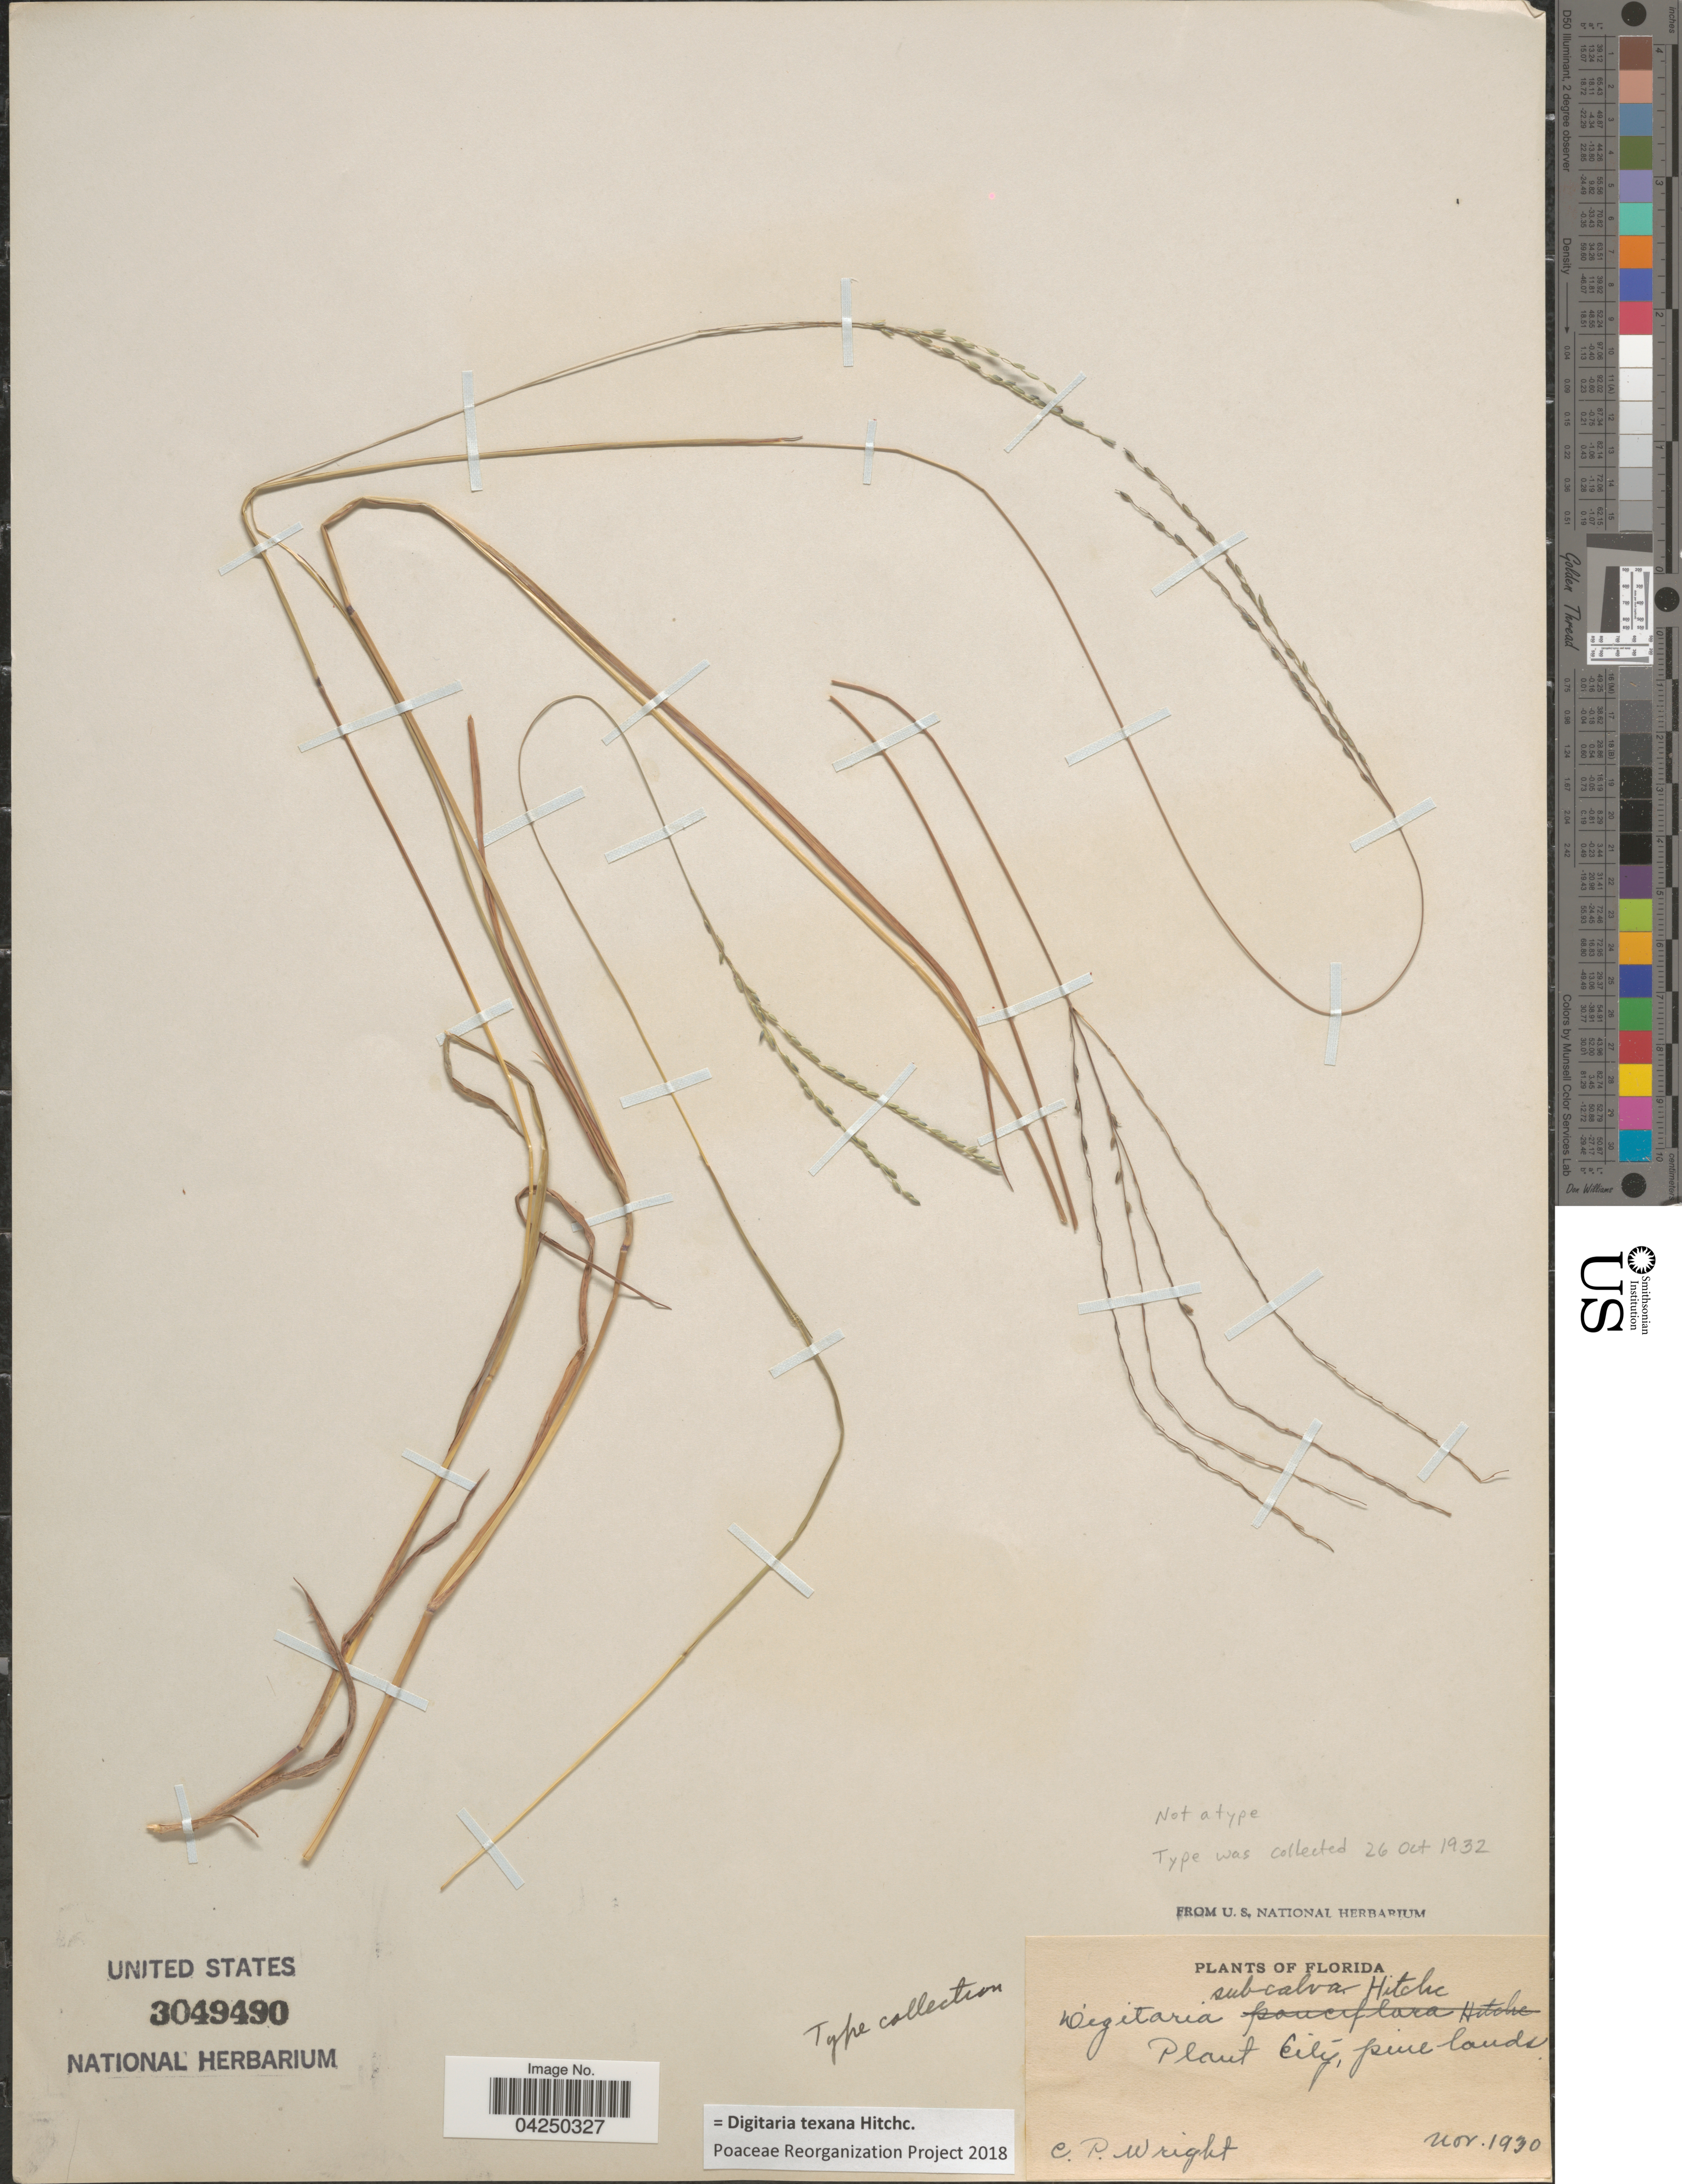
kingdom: Plantae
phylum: Tracheophyta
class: Liliopsida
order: Poales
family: Poaceae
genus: Digitaria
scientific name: Digitaria texana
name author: Hitchc.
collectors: C. P. Wright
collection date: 1930-11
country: United States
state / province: Florida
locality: Plant City, pine lands.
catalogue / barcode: US 3049490